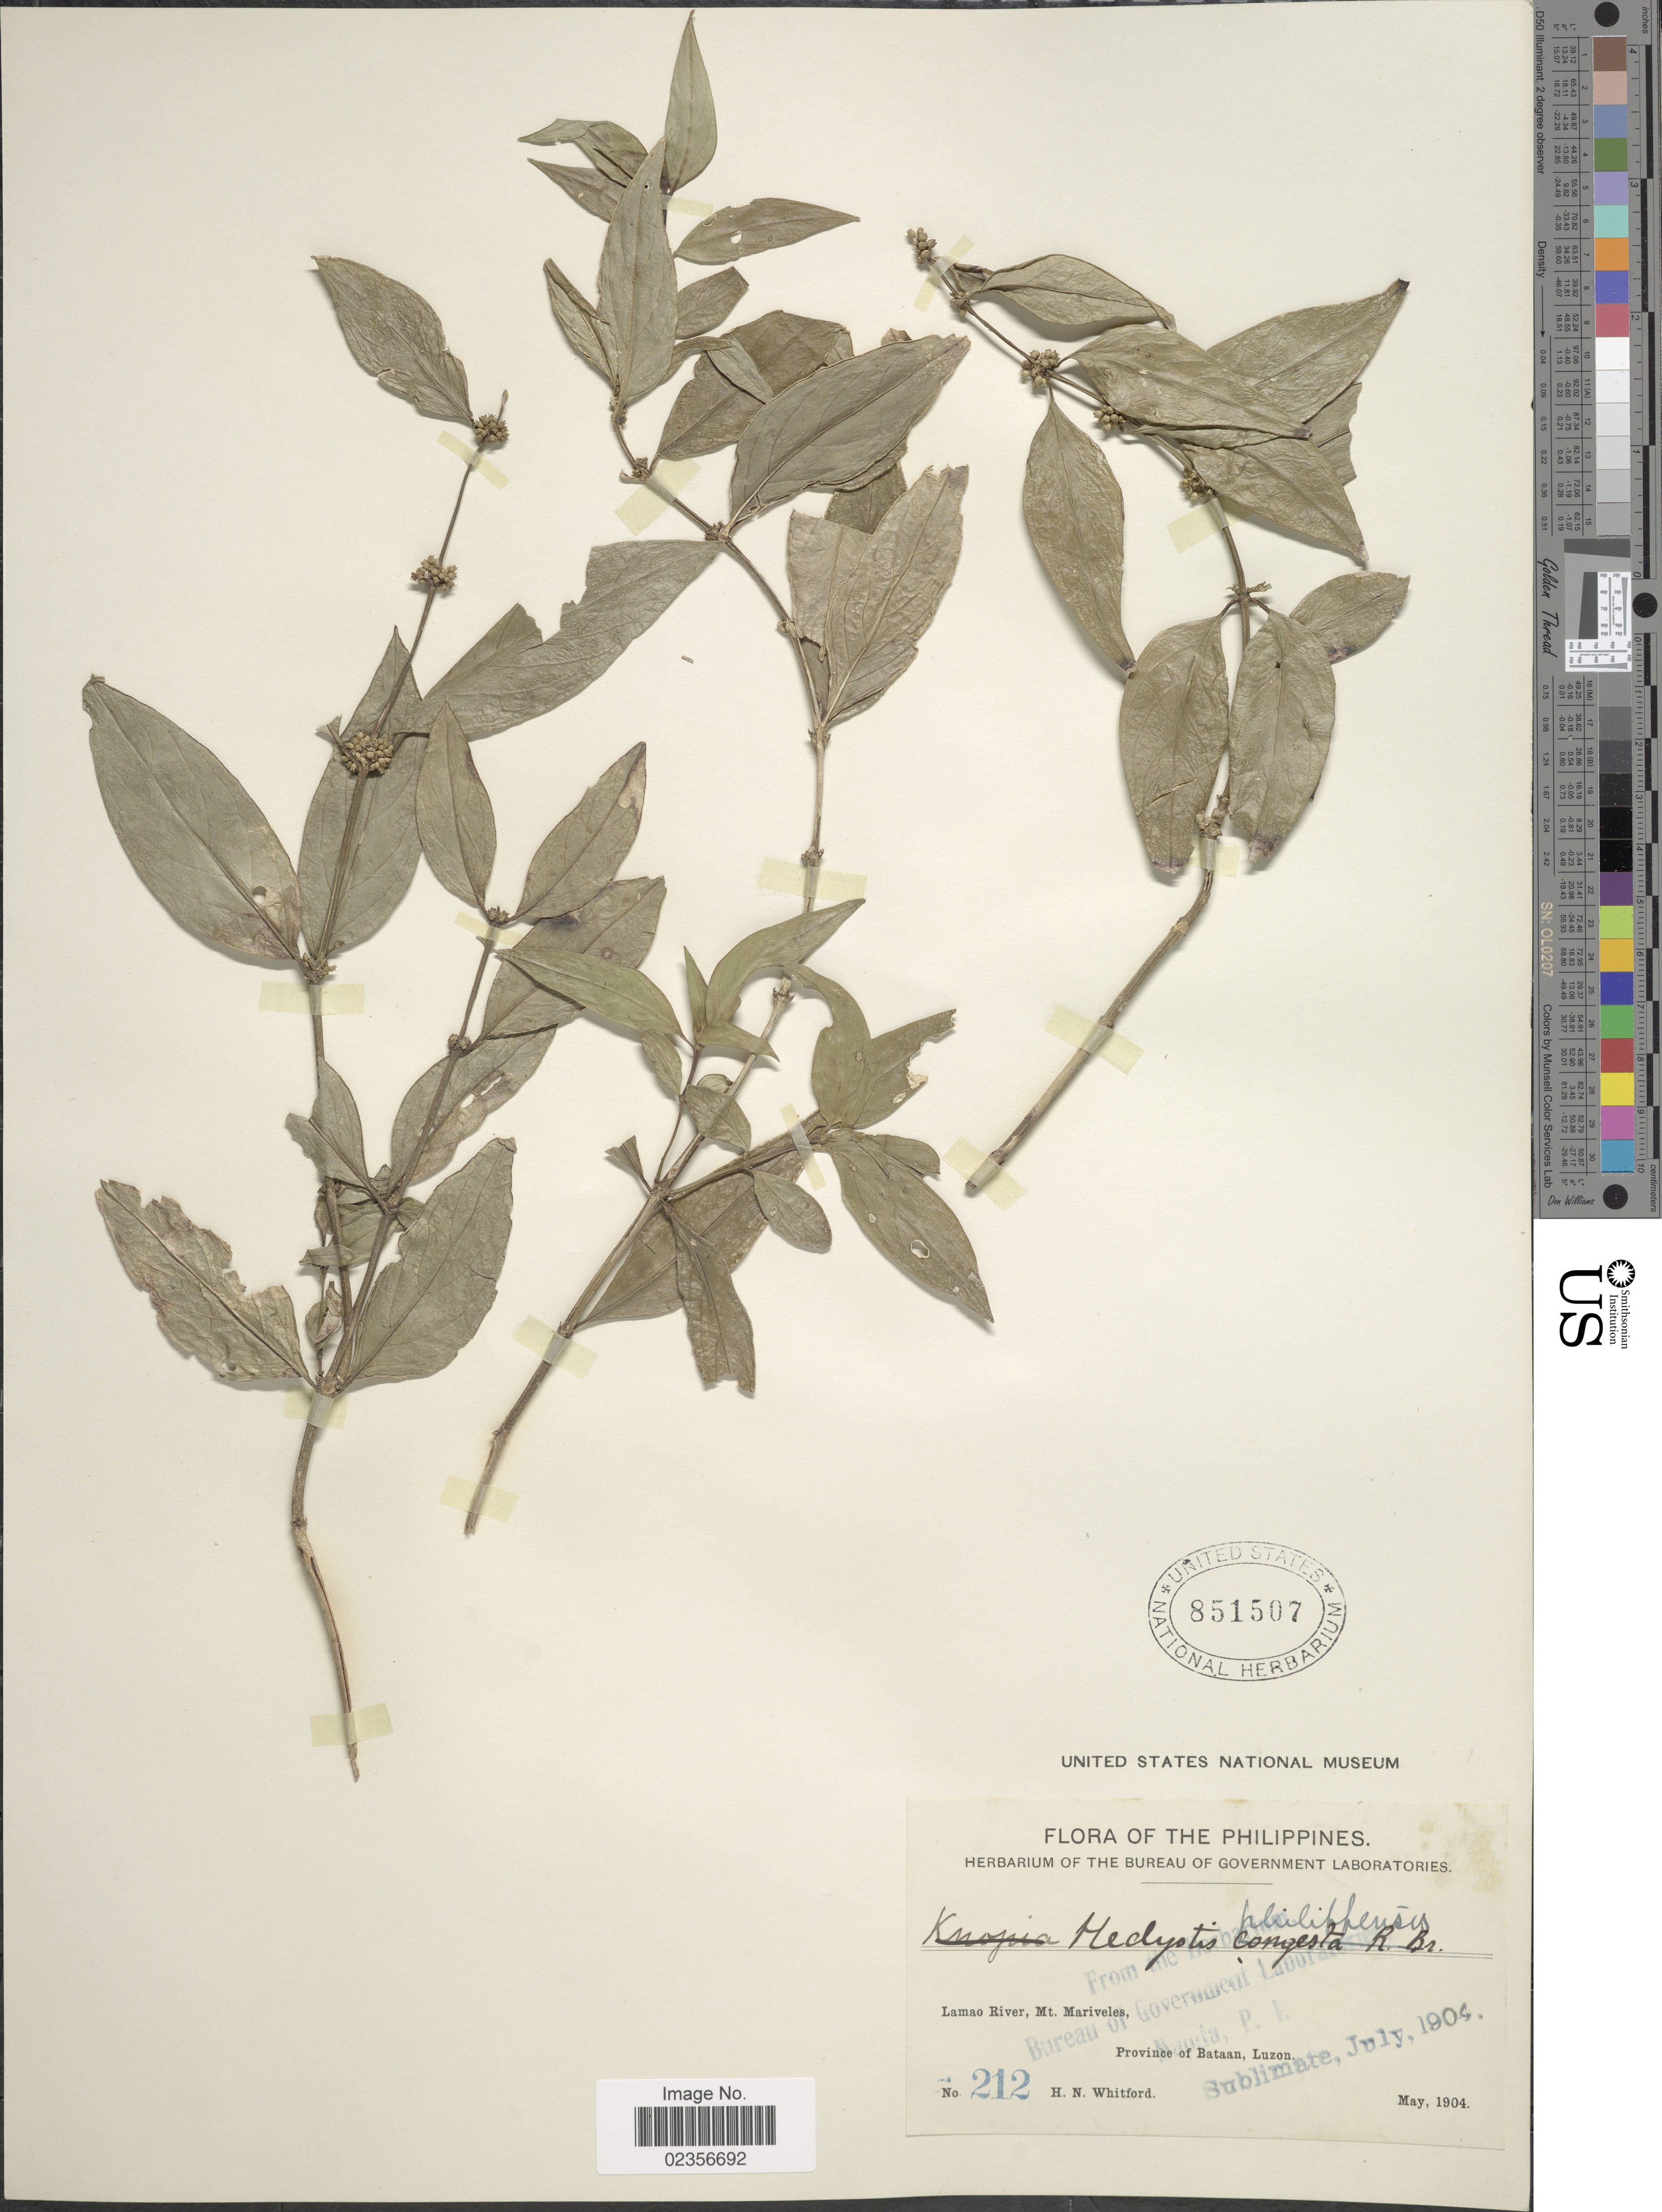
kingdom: Plantae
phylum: Tracheophyta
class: Magnoliopsida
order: Gentianales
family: Rubiaceae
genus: Hedyotis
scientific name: Hedyotis philippensis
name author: (Willd. ex Spreng.) Merr. ex C.B. Rob.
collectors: H. N. Whitford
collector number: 212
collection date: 1904-05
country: Philippines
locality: Lamao River, Mt. Mariveles, Province of Bataan, Luzon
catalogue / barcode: US 851507